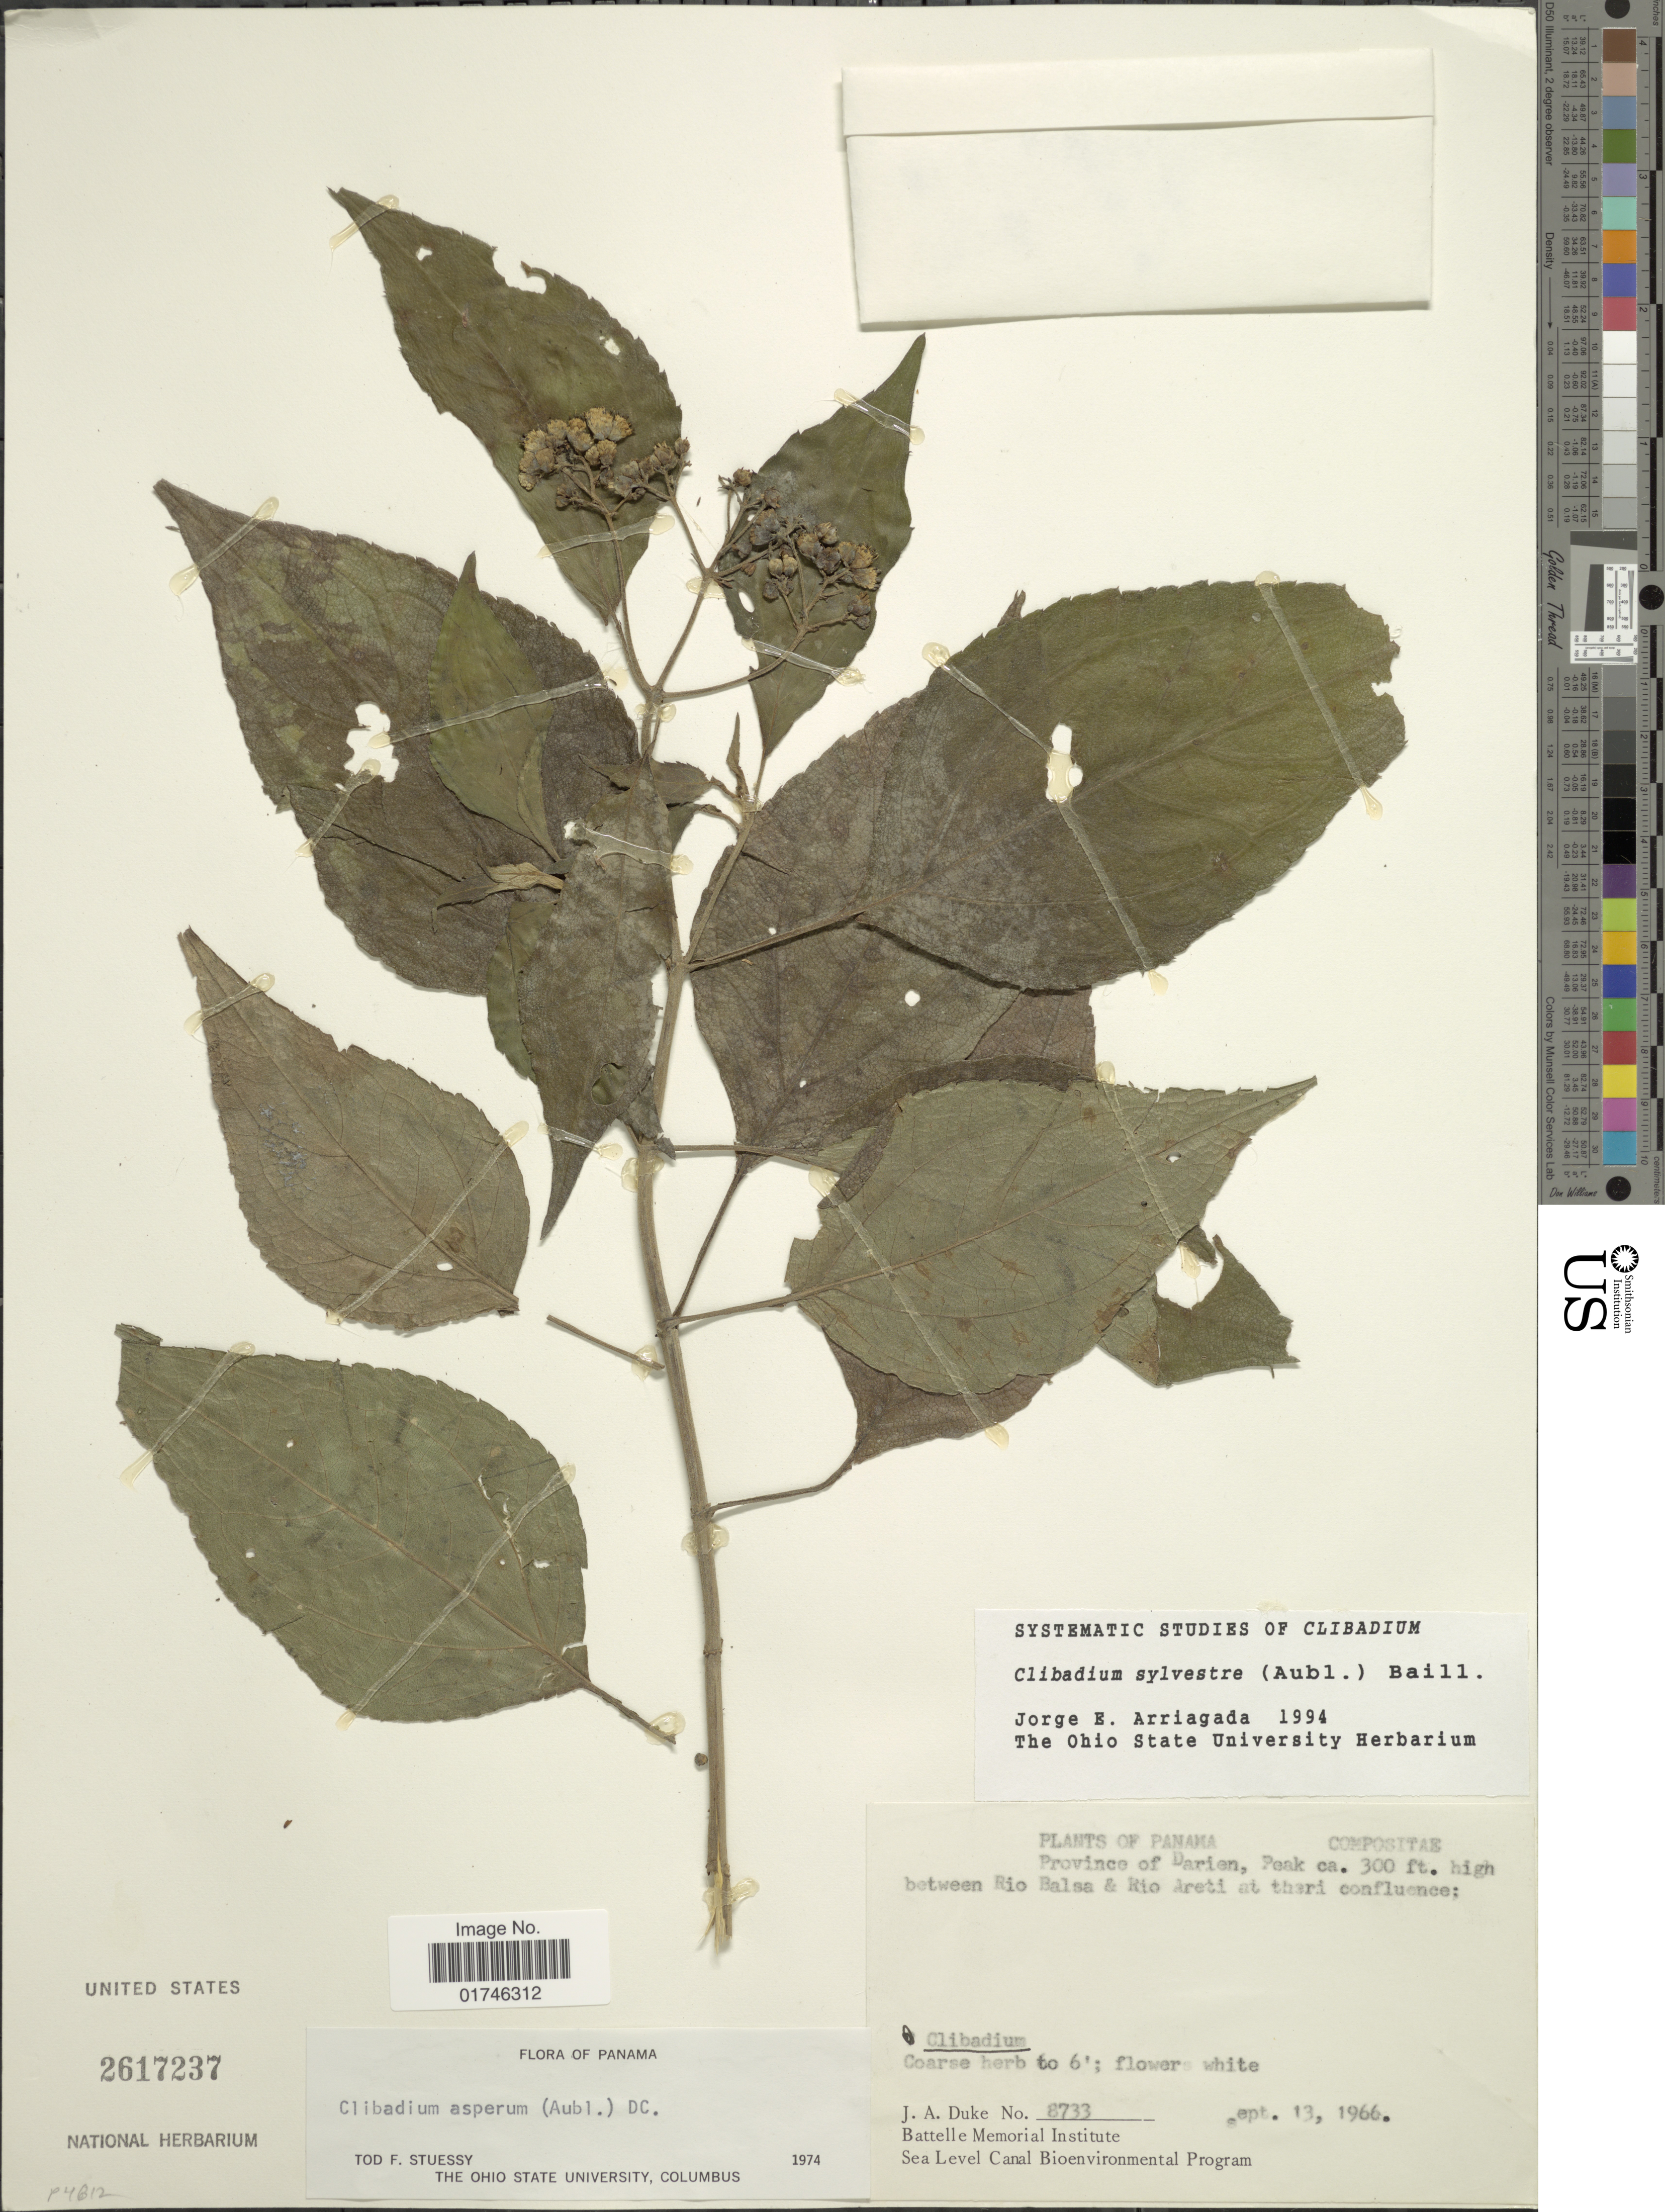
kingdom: Plantae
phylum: Tracheophyta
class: Magnoliopsida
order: Asterales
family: Asteraceae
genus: Clibadium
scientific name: Clibadium sylvestre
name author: (Aubl.) Baill.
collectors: J. A. Duke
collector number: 8733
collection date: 1966-09-13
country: Panama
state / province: Darién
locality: Province of Darien, Peak, high between Rio Balsa & Rio Areti at Thari confluence.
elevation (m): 91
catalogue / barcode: US 2617237